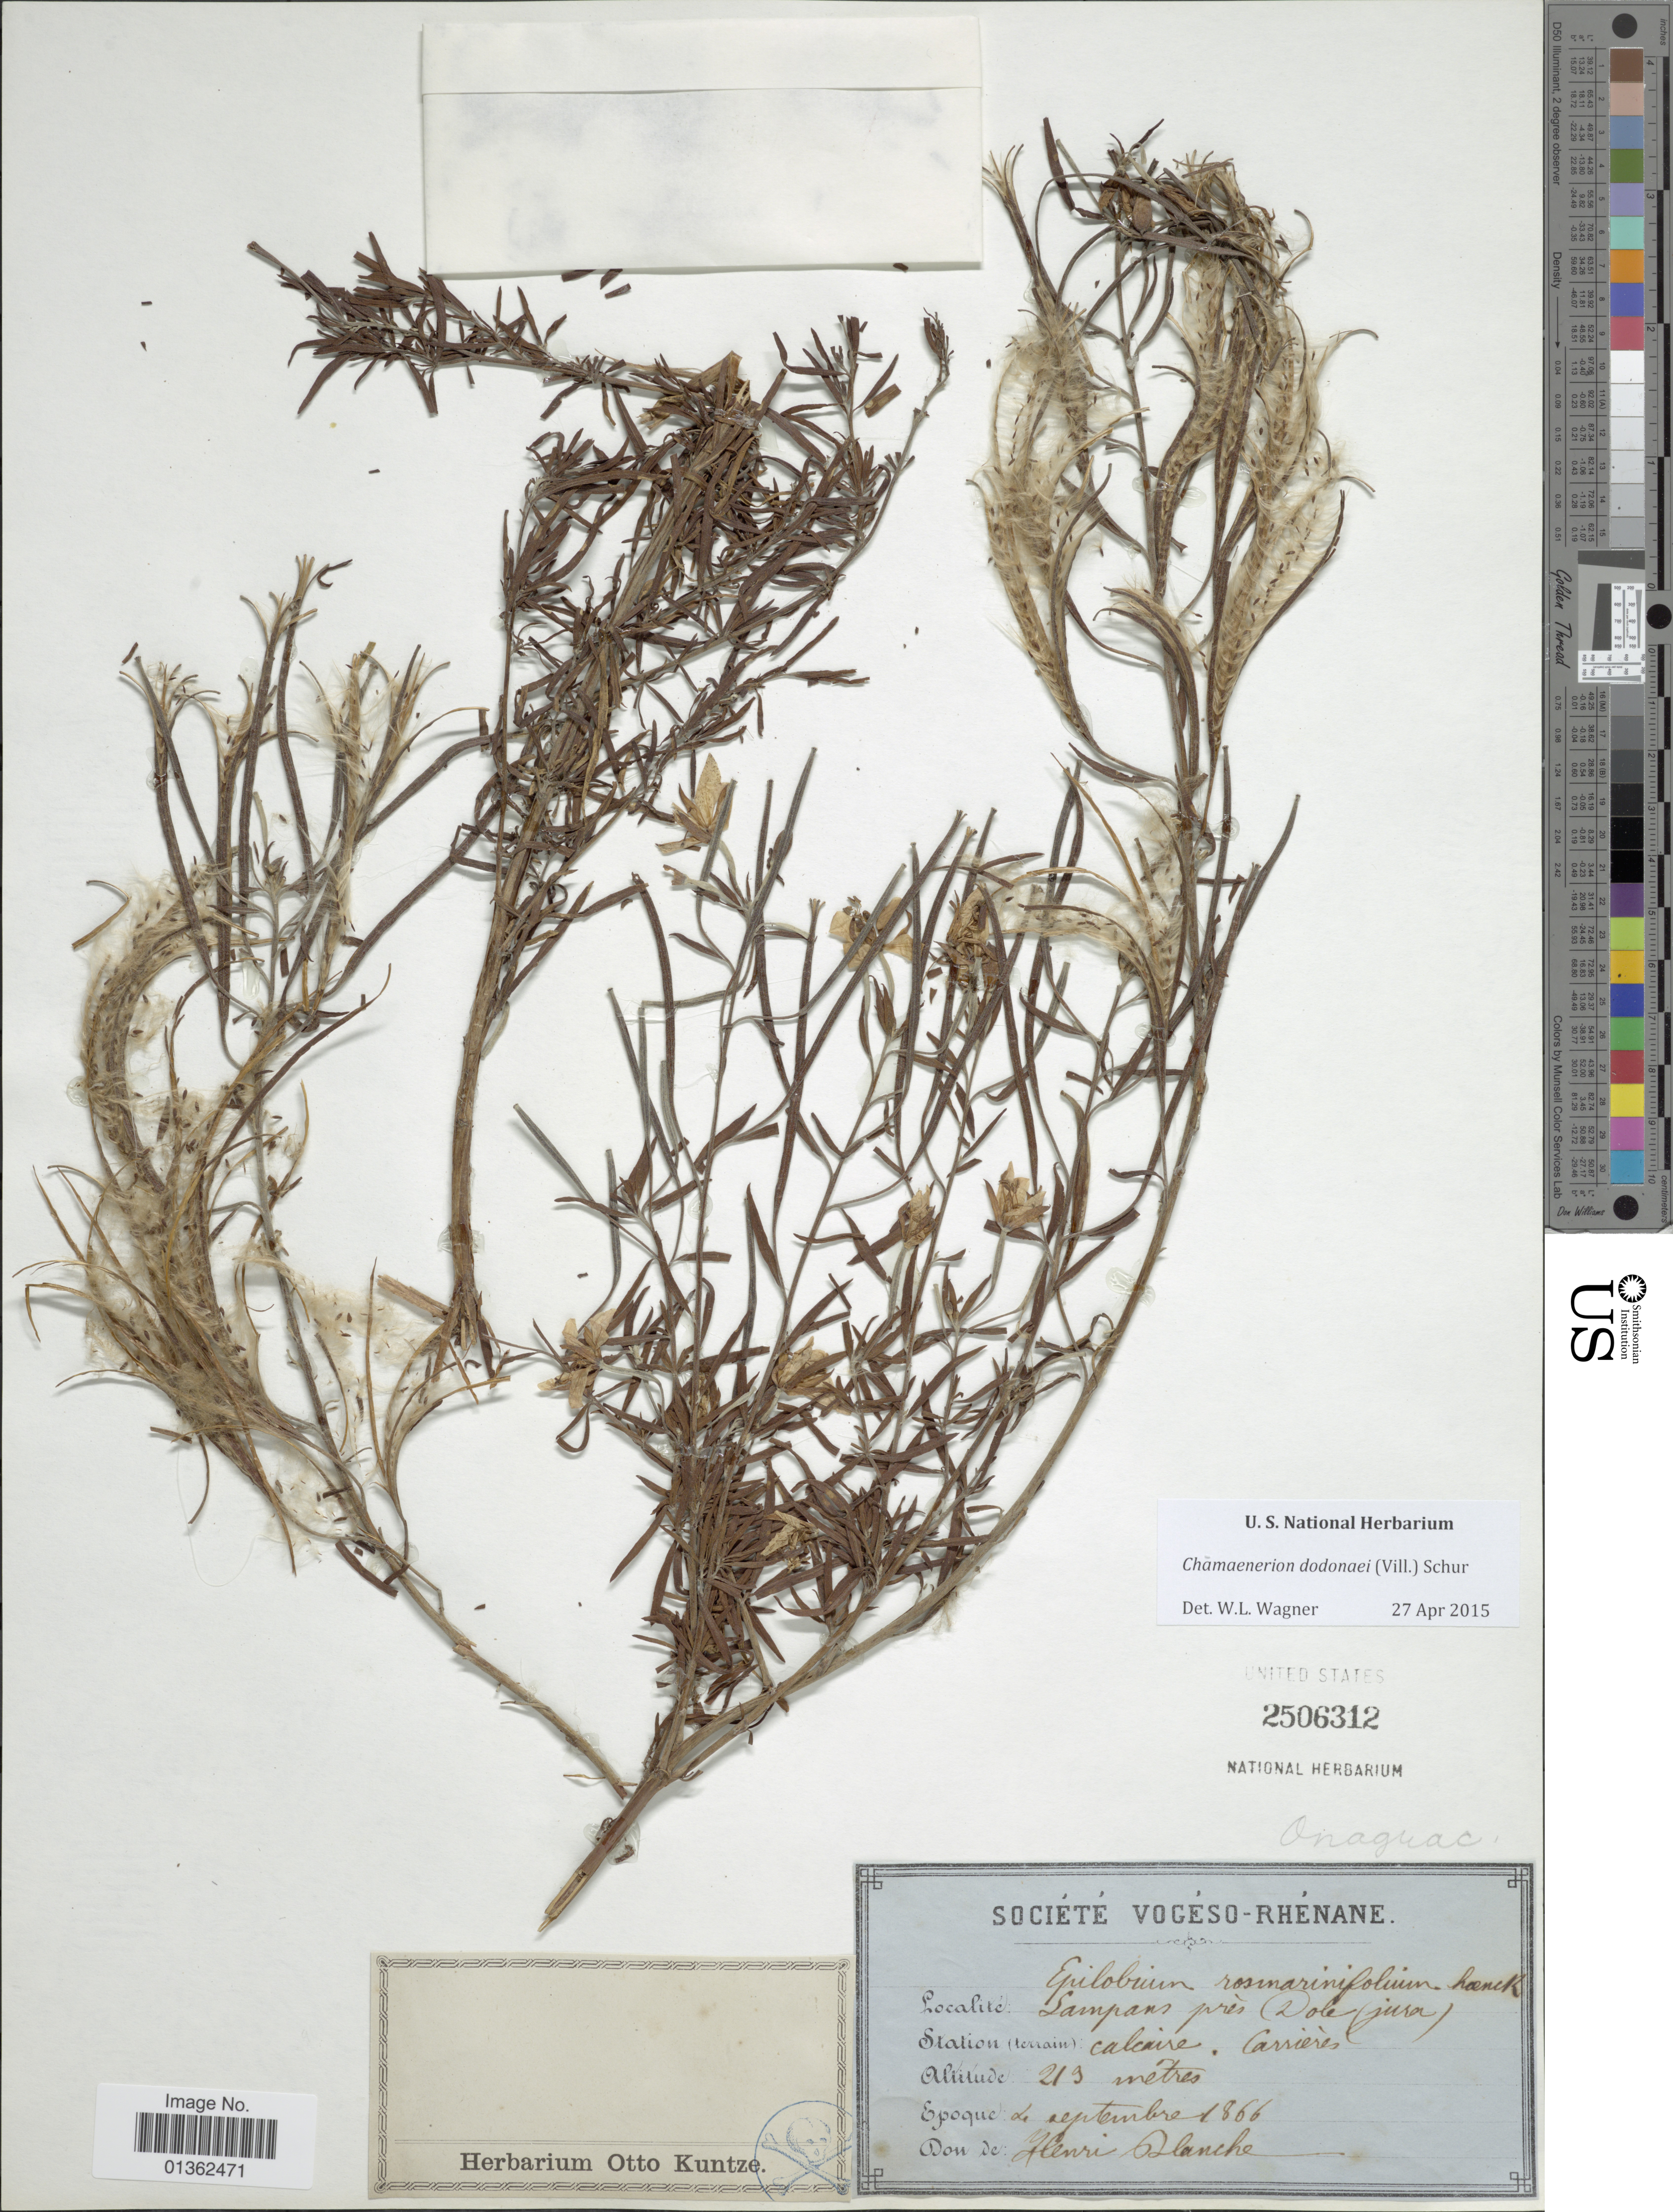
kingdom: Plantae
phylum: Tracheophyta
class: Magnoliopsida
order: Myrtales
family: Onagraceae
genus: Chamaenerion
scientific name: Chamaenerion dodonaei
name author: (Vill.) Schur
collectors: H. Blanche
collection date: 1866-09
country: Switzerland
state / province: Jura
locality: Lampans près Dole.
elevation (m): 219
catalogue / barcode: US 2506312